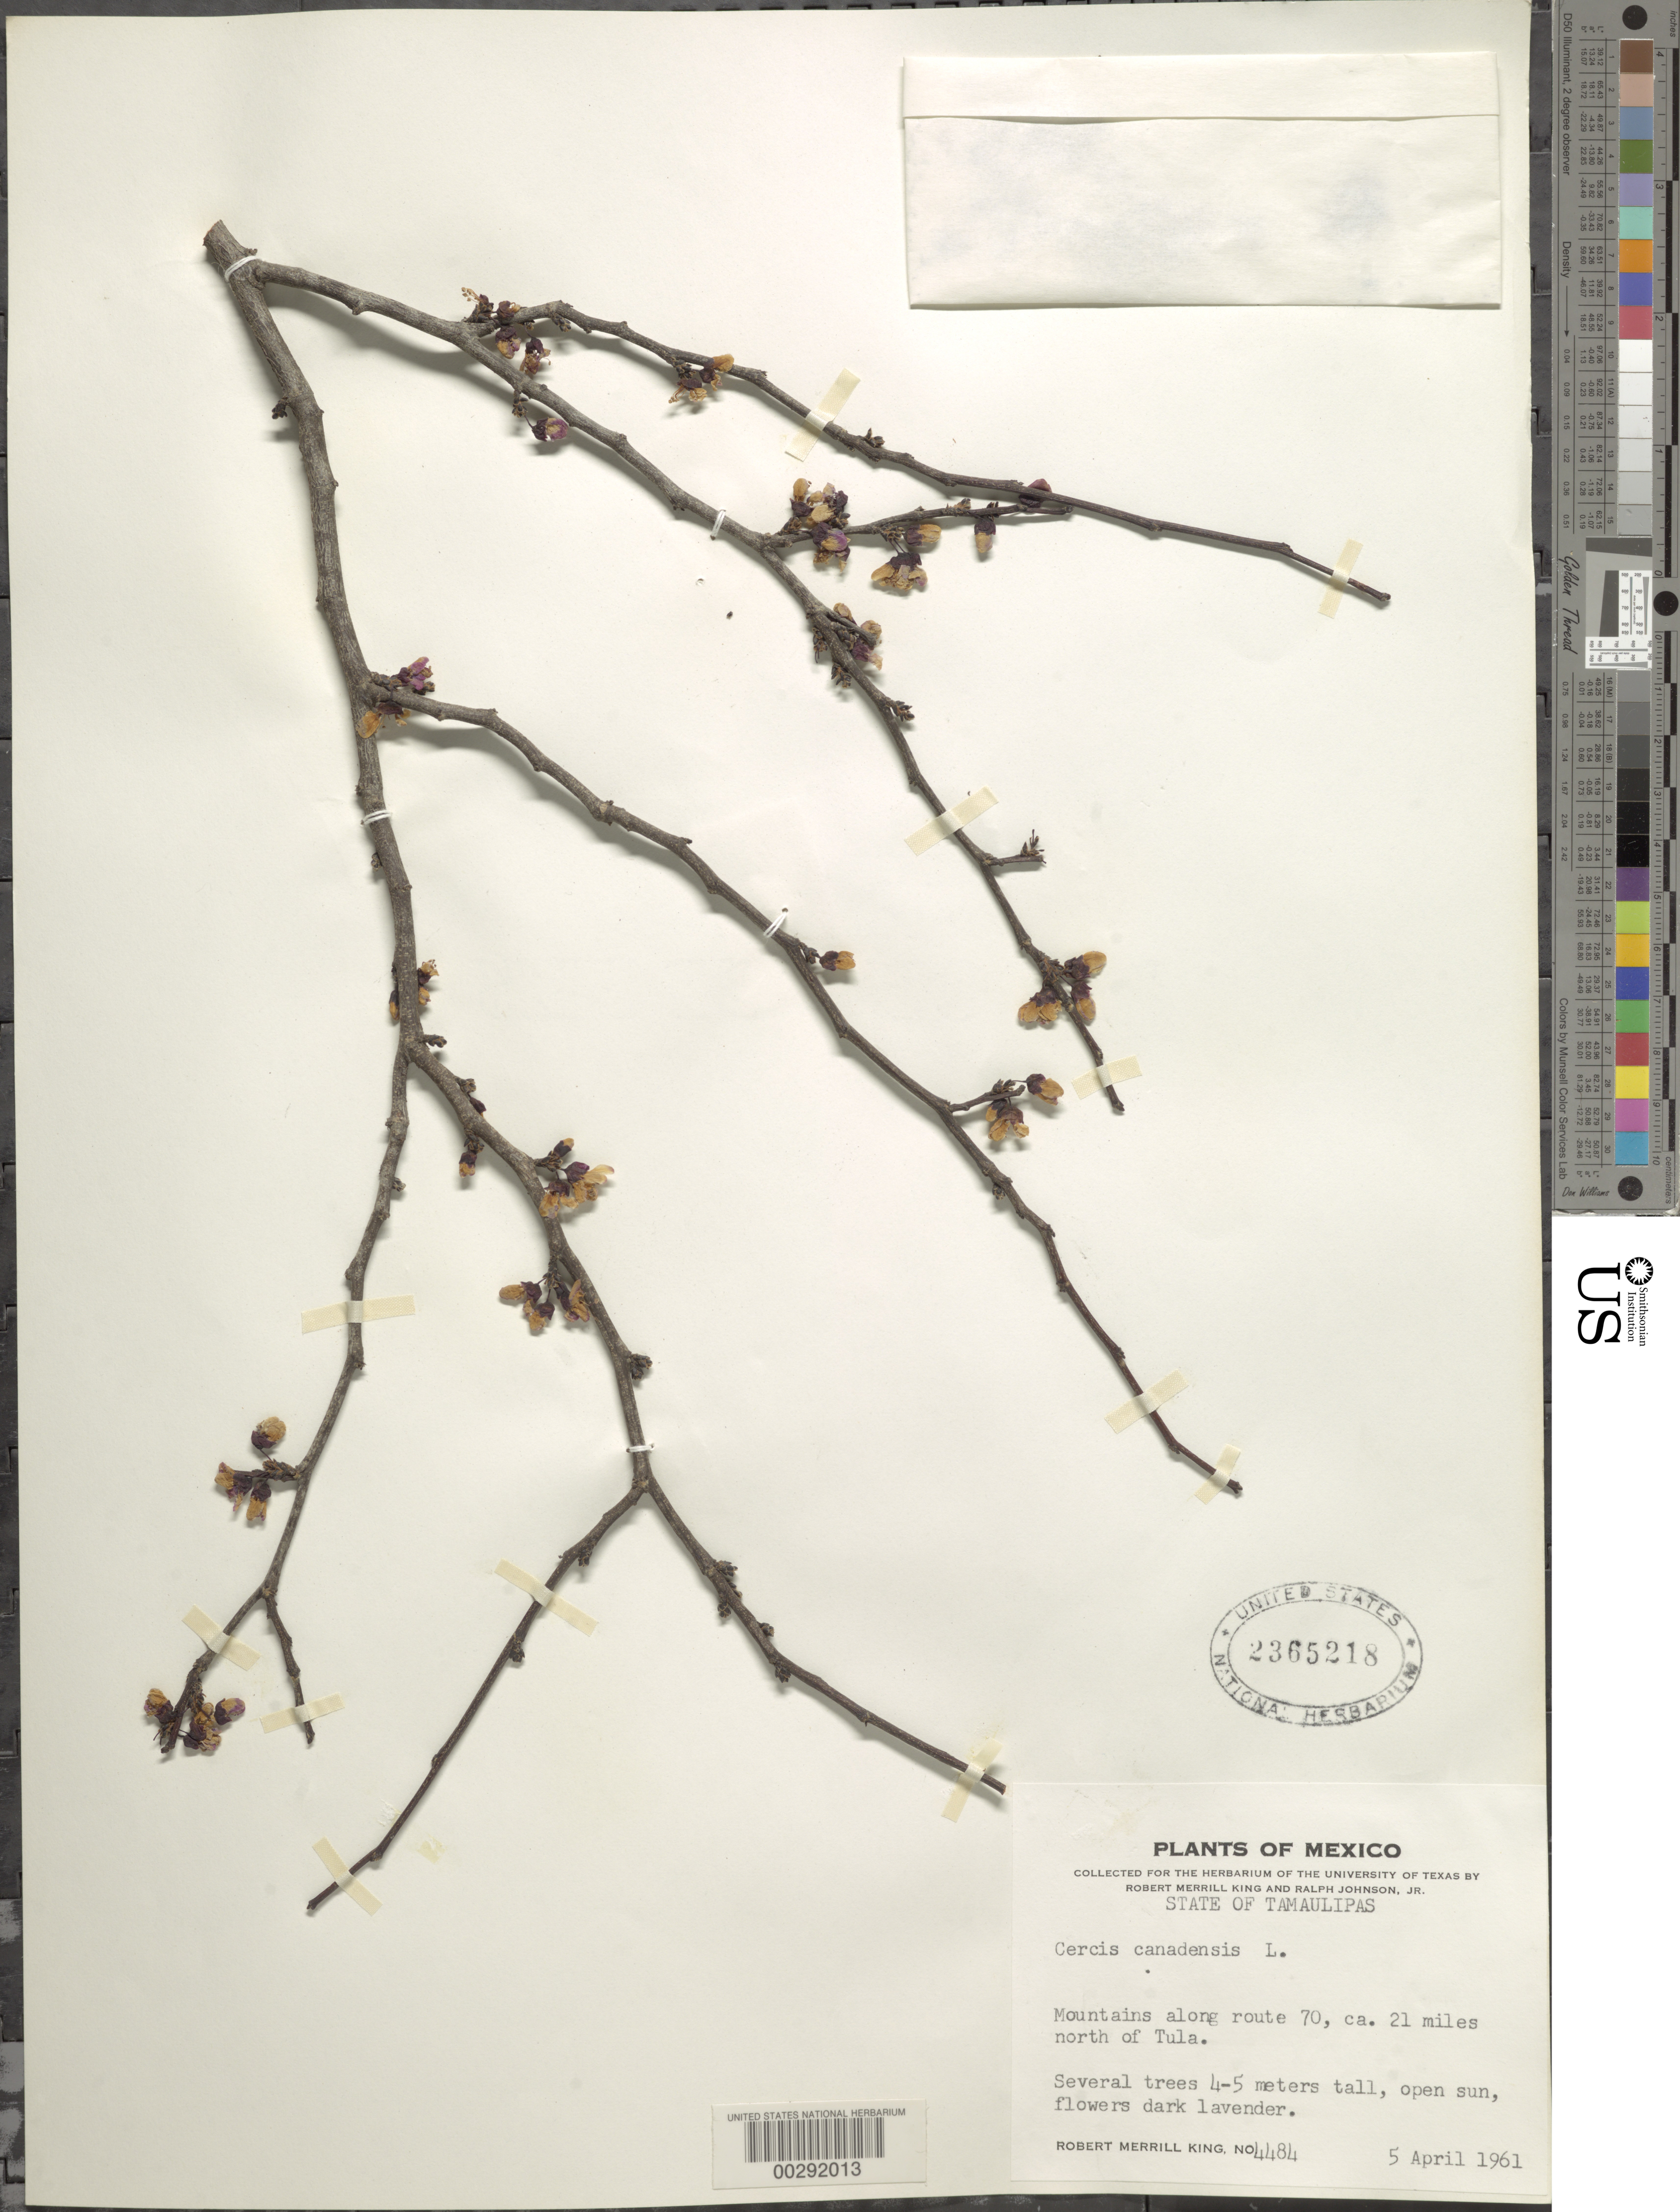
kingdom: Plantae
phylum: Tracheophyta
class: Magnoliopsida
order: Fabales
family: Fabaceae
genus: Cercis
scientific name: Cercis canadensis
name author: L.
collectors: R. M. King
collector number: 4484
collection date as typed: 05 Apr 1961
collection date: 1961-04-05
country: Mexico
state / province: Tamaulipas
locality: Along route 70 ca 21 mi N of Tula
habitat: Open sun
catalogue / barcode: US 2365218